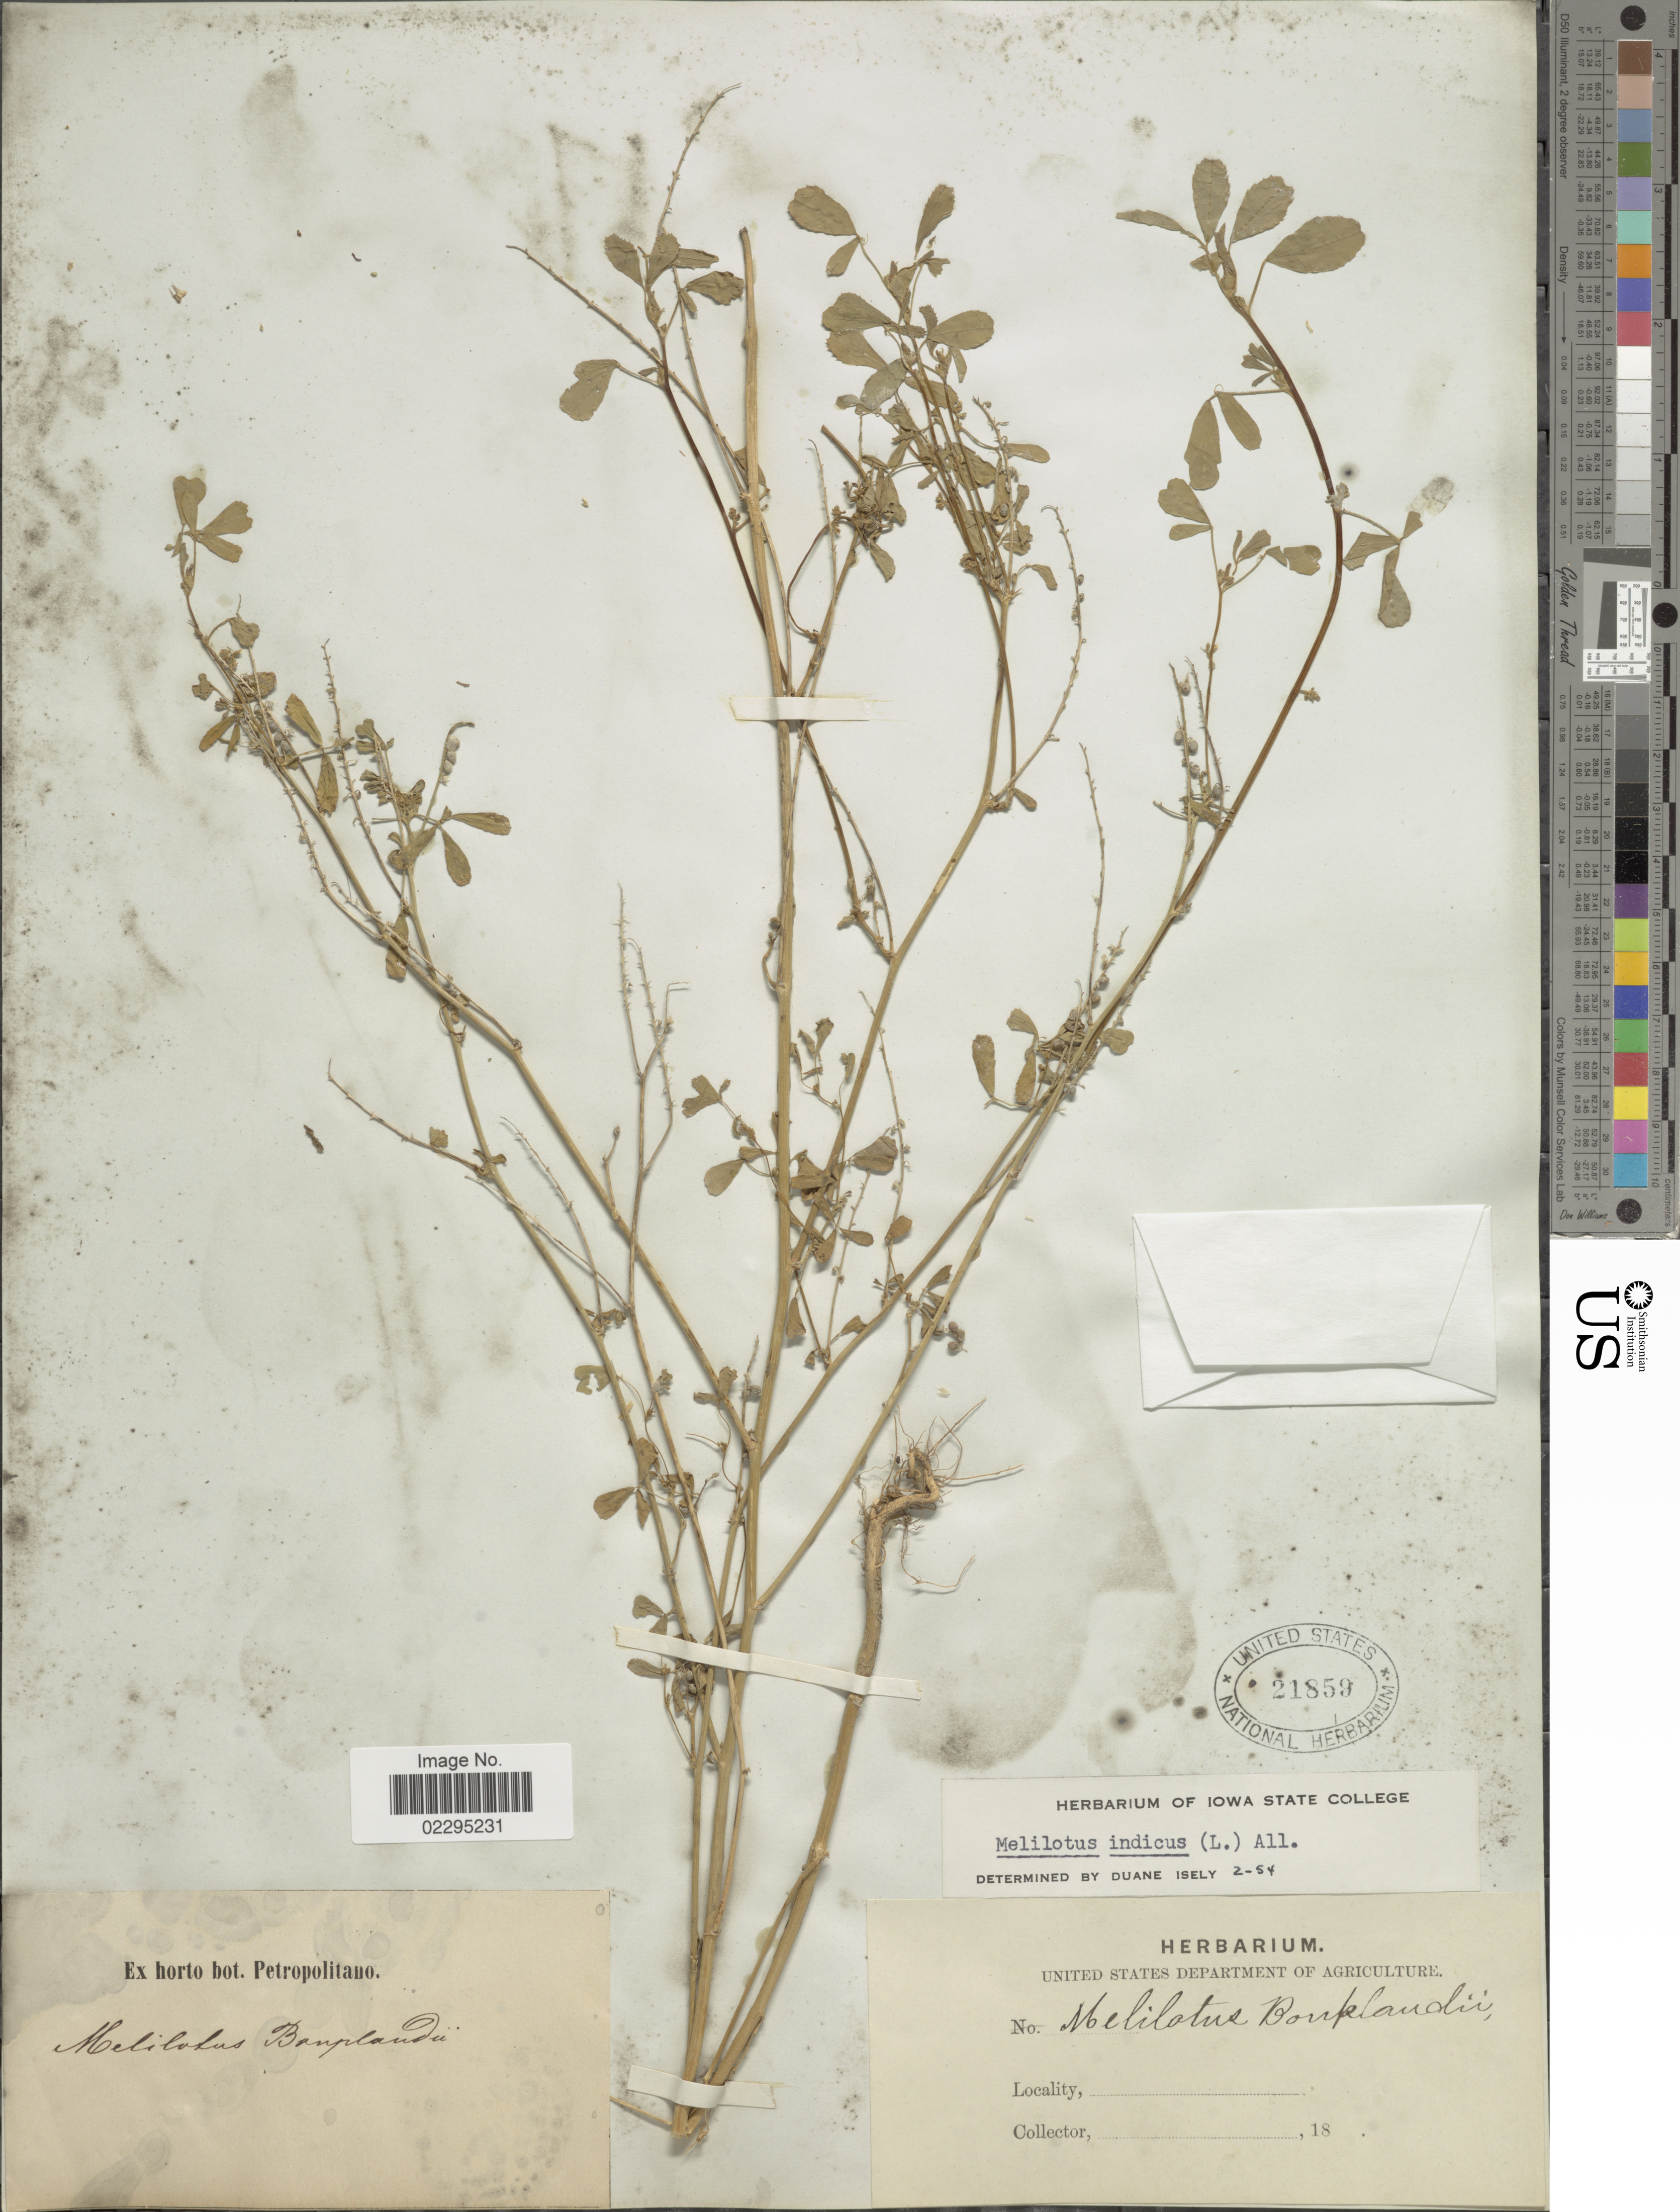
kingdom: Plantae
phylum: Tracheophyta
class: Magnoliopsida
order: Fabales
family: Fabaceae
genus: Melilotus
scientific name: Melilotus indicus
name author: (L.) All.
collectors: ex Horto Bot. Petropolitano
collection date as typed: Transcribed d/m/y: //18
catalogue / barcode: US 21859